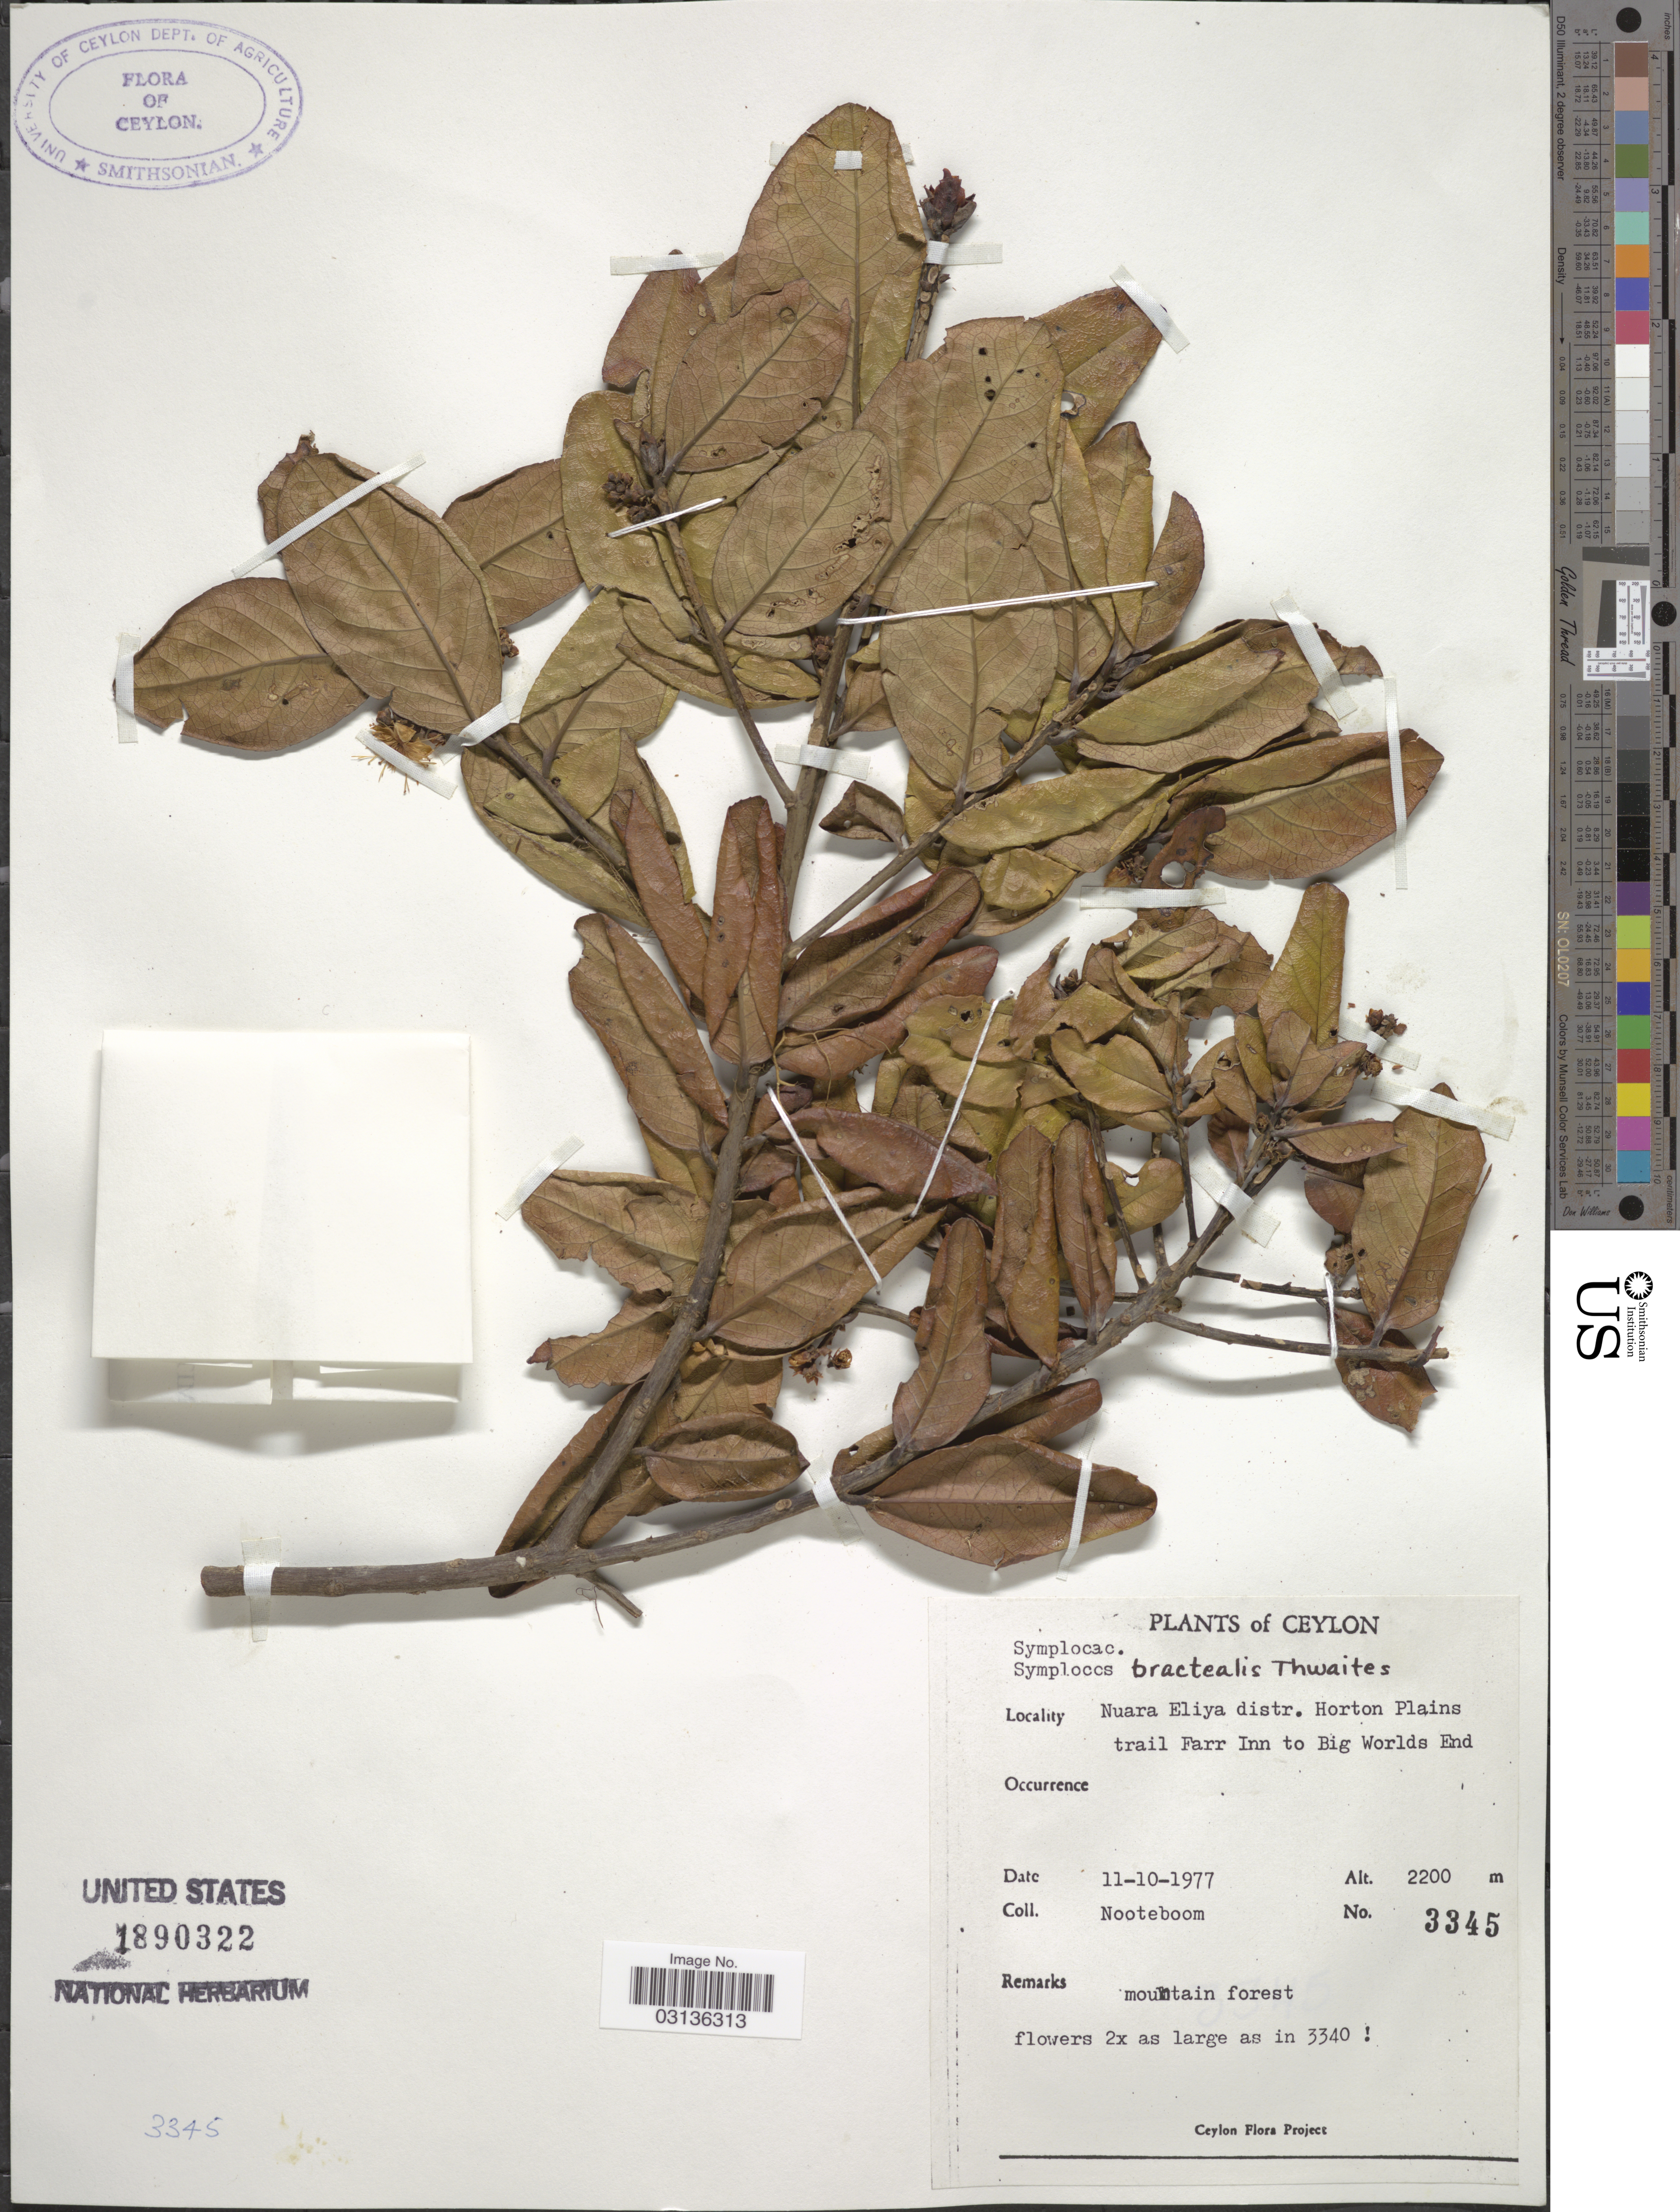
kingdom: Plantae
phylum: Tracheophyta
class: Magnoliopsida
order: Ericales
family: Symplocaceae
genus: Symplocos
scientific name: Symplocos bractealis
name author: Thwaites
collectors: Nooteboom, --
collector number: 3345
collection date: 1977-10-11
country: Sri Lanka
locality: Ceylon. Nuara Eliya distr. Horton Plains trail Far Inn to Big Worlds End.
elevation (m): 2200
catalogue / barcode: US 1890322